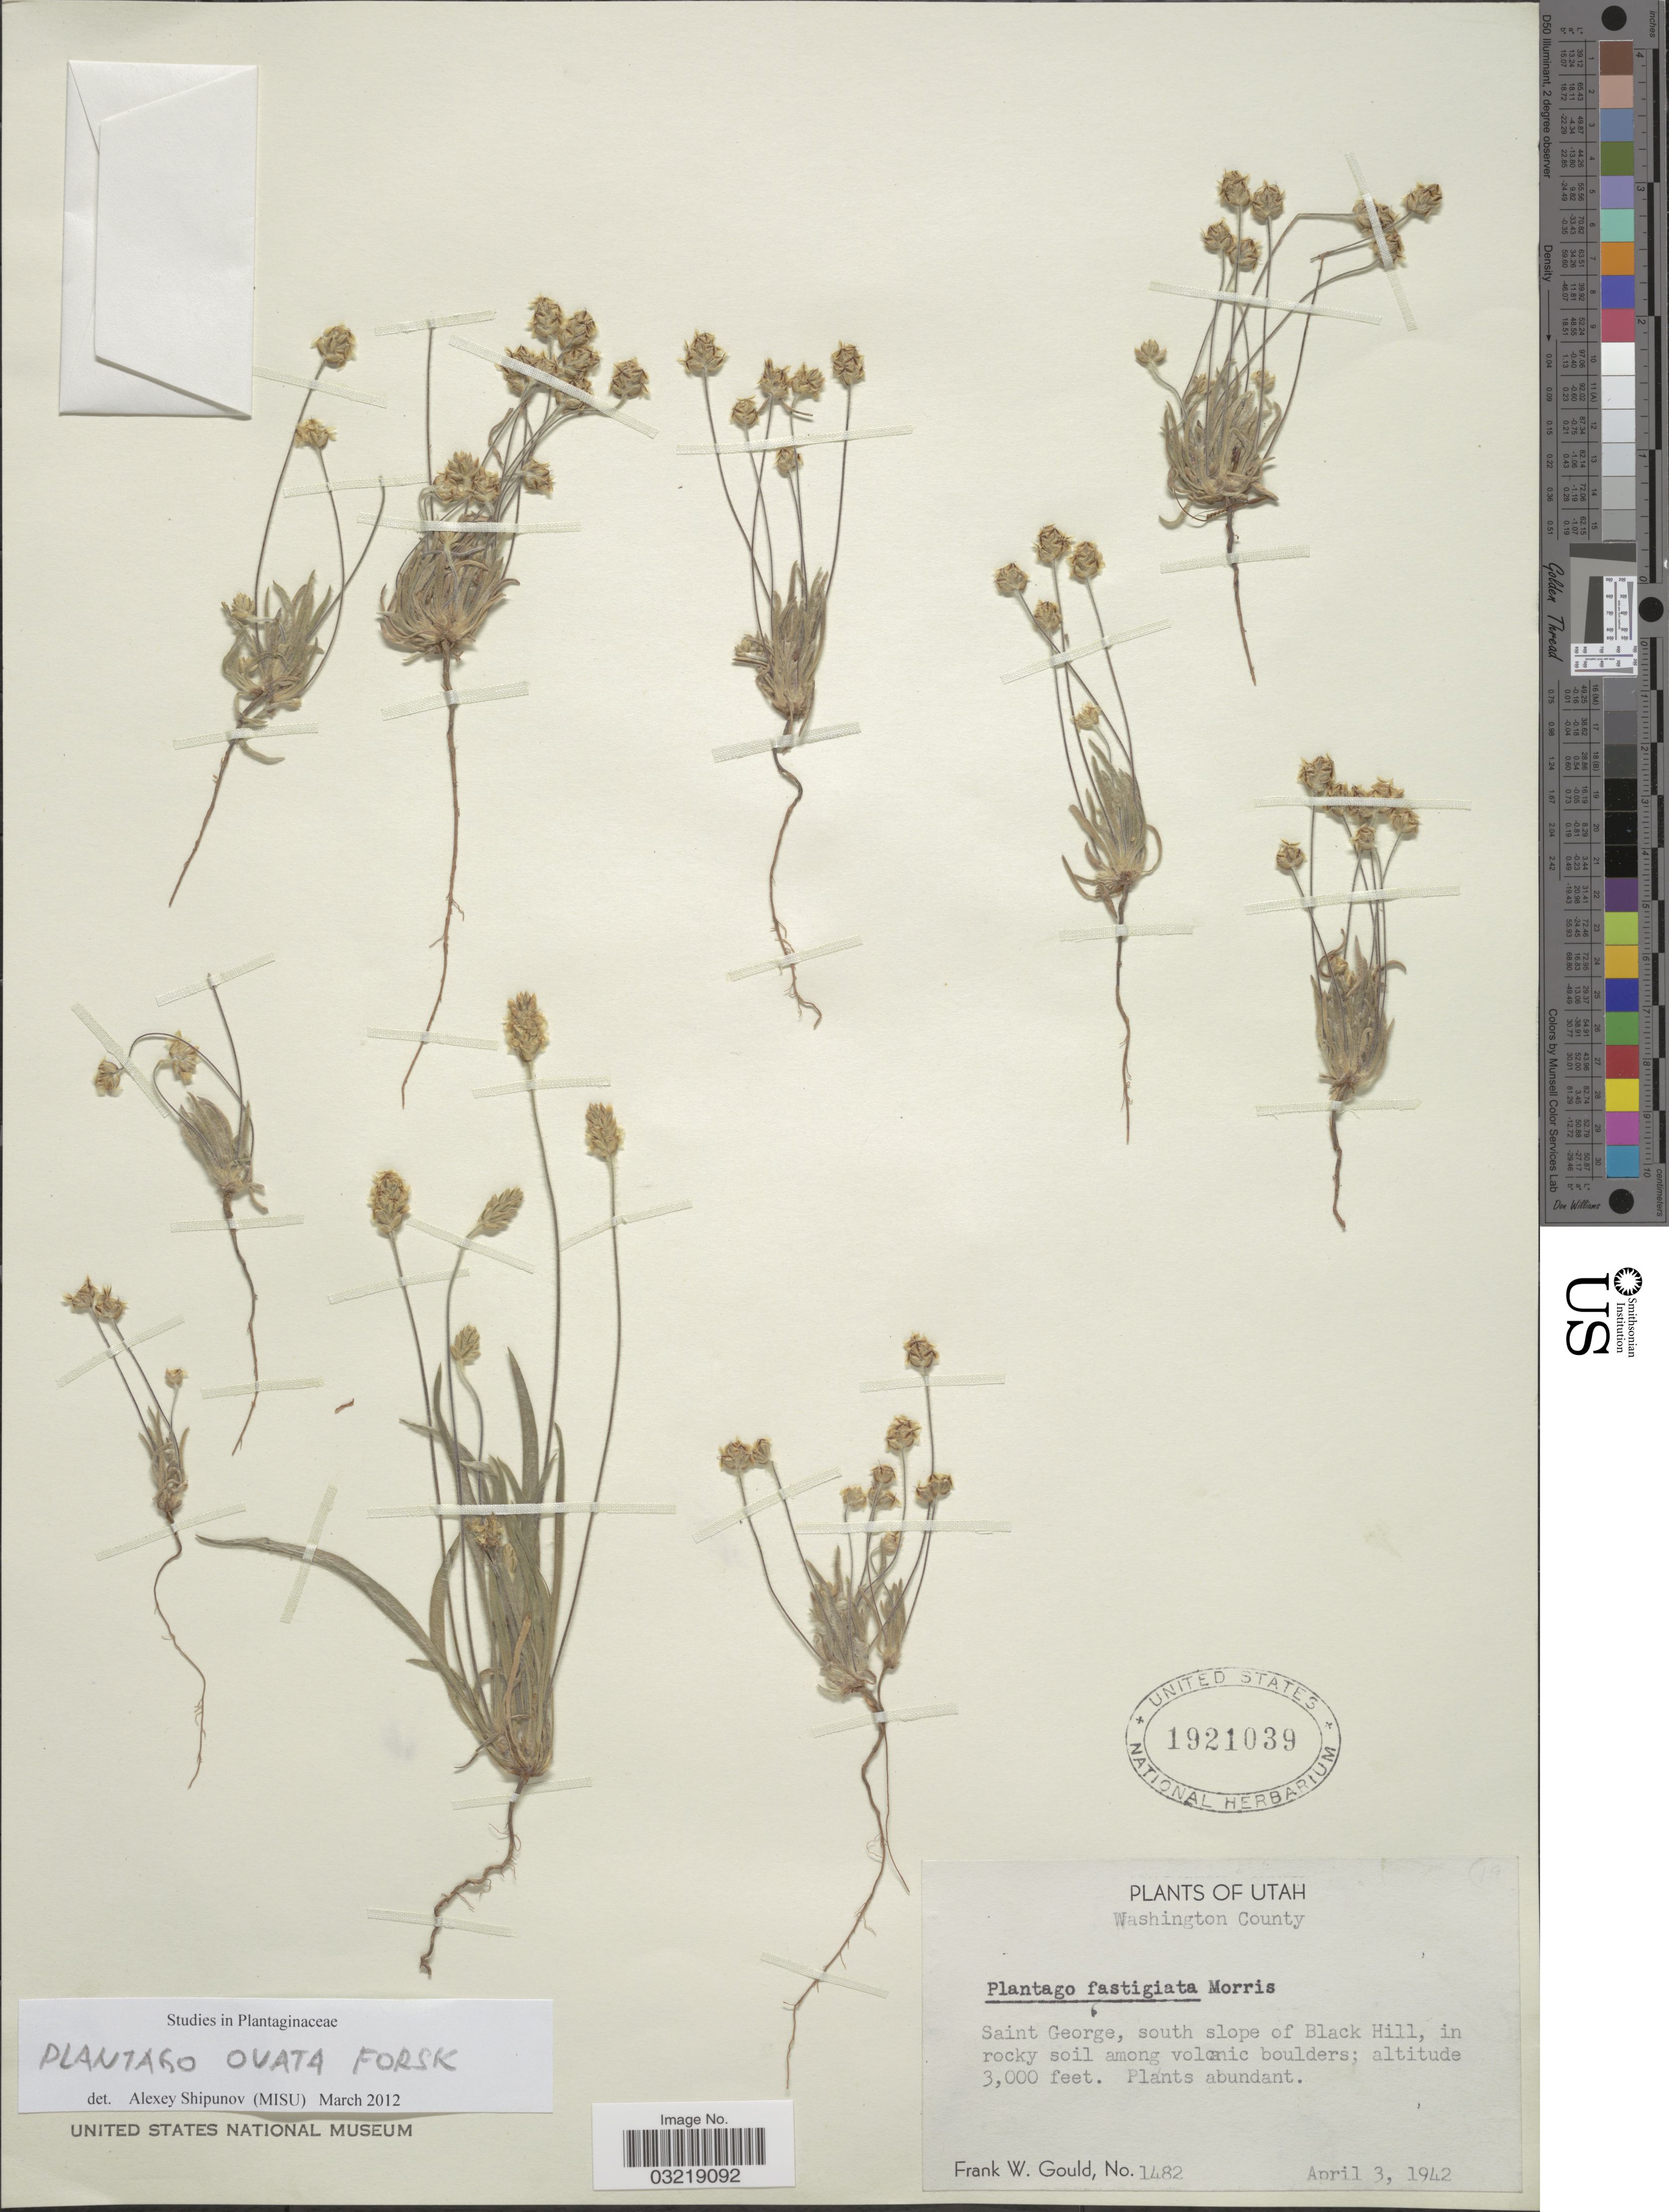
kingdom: Plantae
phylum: Tracheophyta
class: Magnoliopsida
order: Lamiales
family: Plantaginaceae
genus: Plantago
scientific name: Plantago ovata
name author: Forssk.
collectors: F. W. Gould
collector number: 1482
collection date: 1942-04-03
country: United States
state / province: Utah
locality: Washington County. Saint George, south slope of Black Hill.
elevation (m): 914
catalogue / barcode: US 1921039